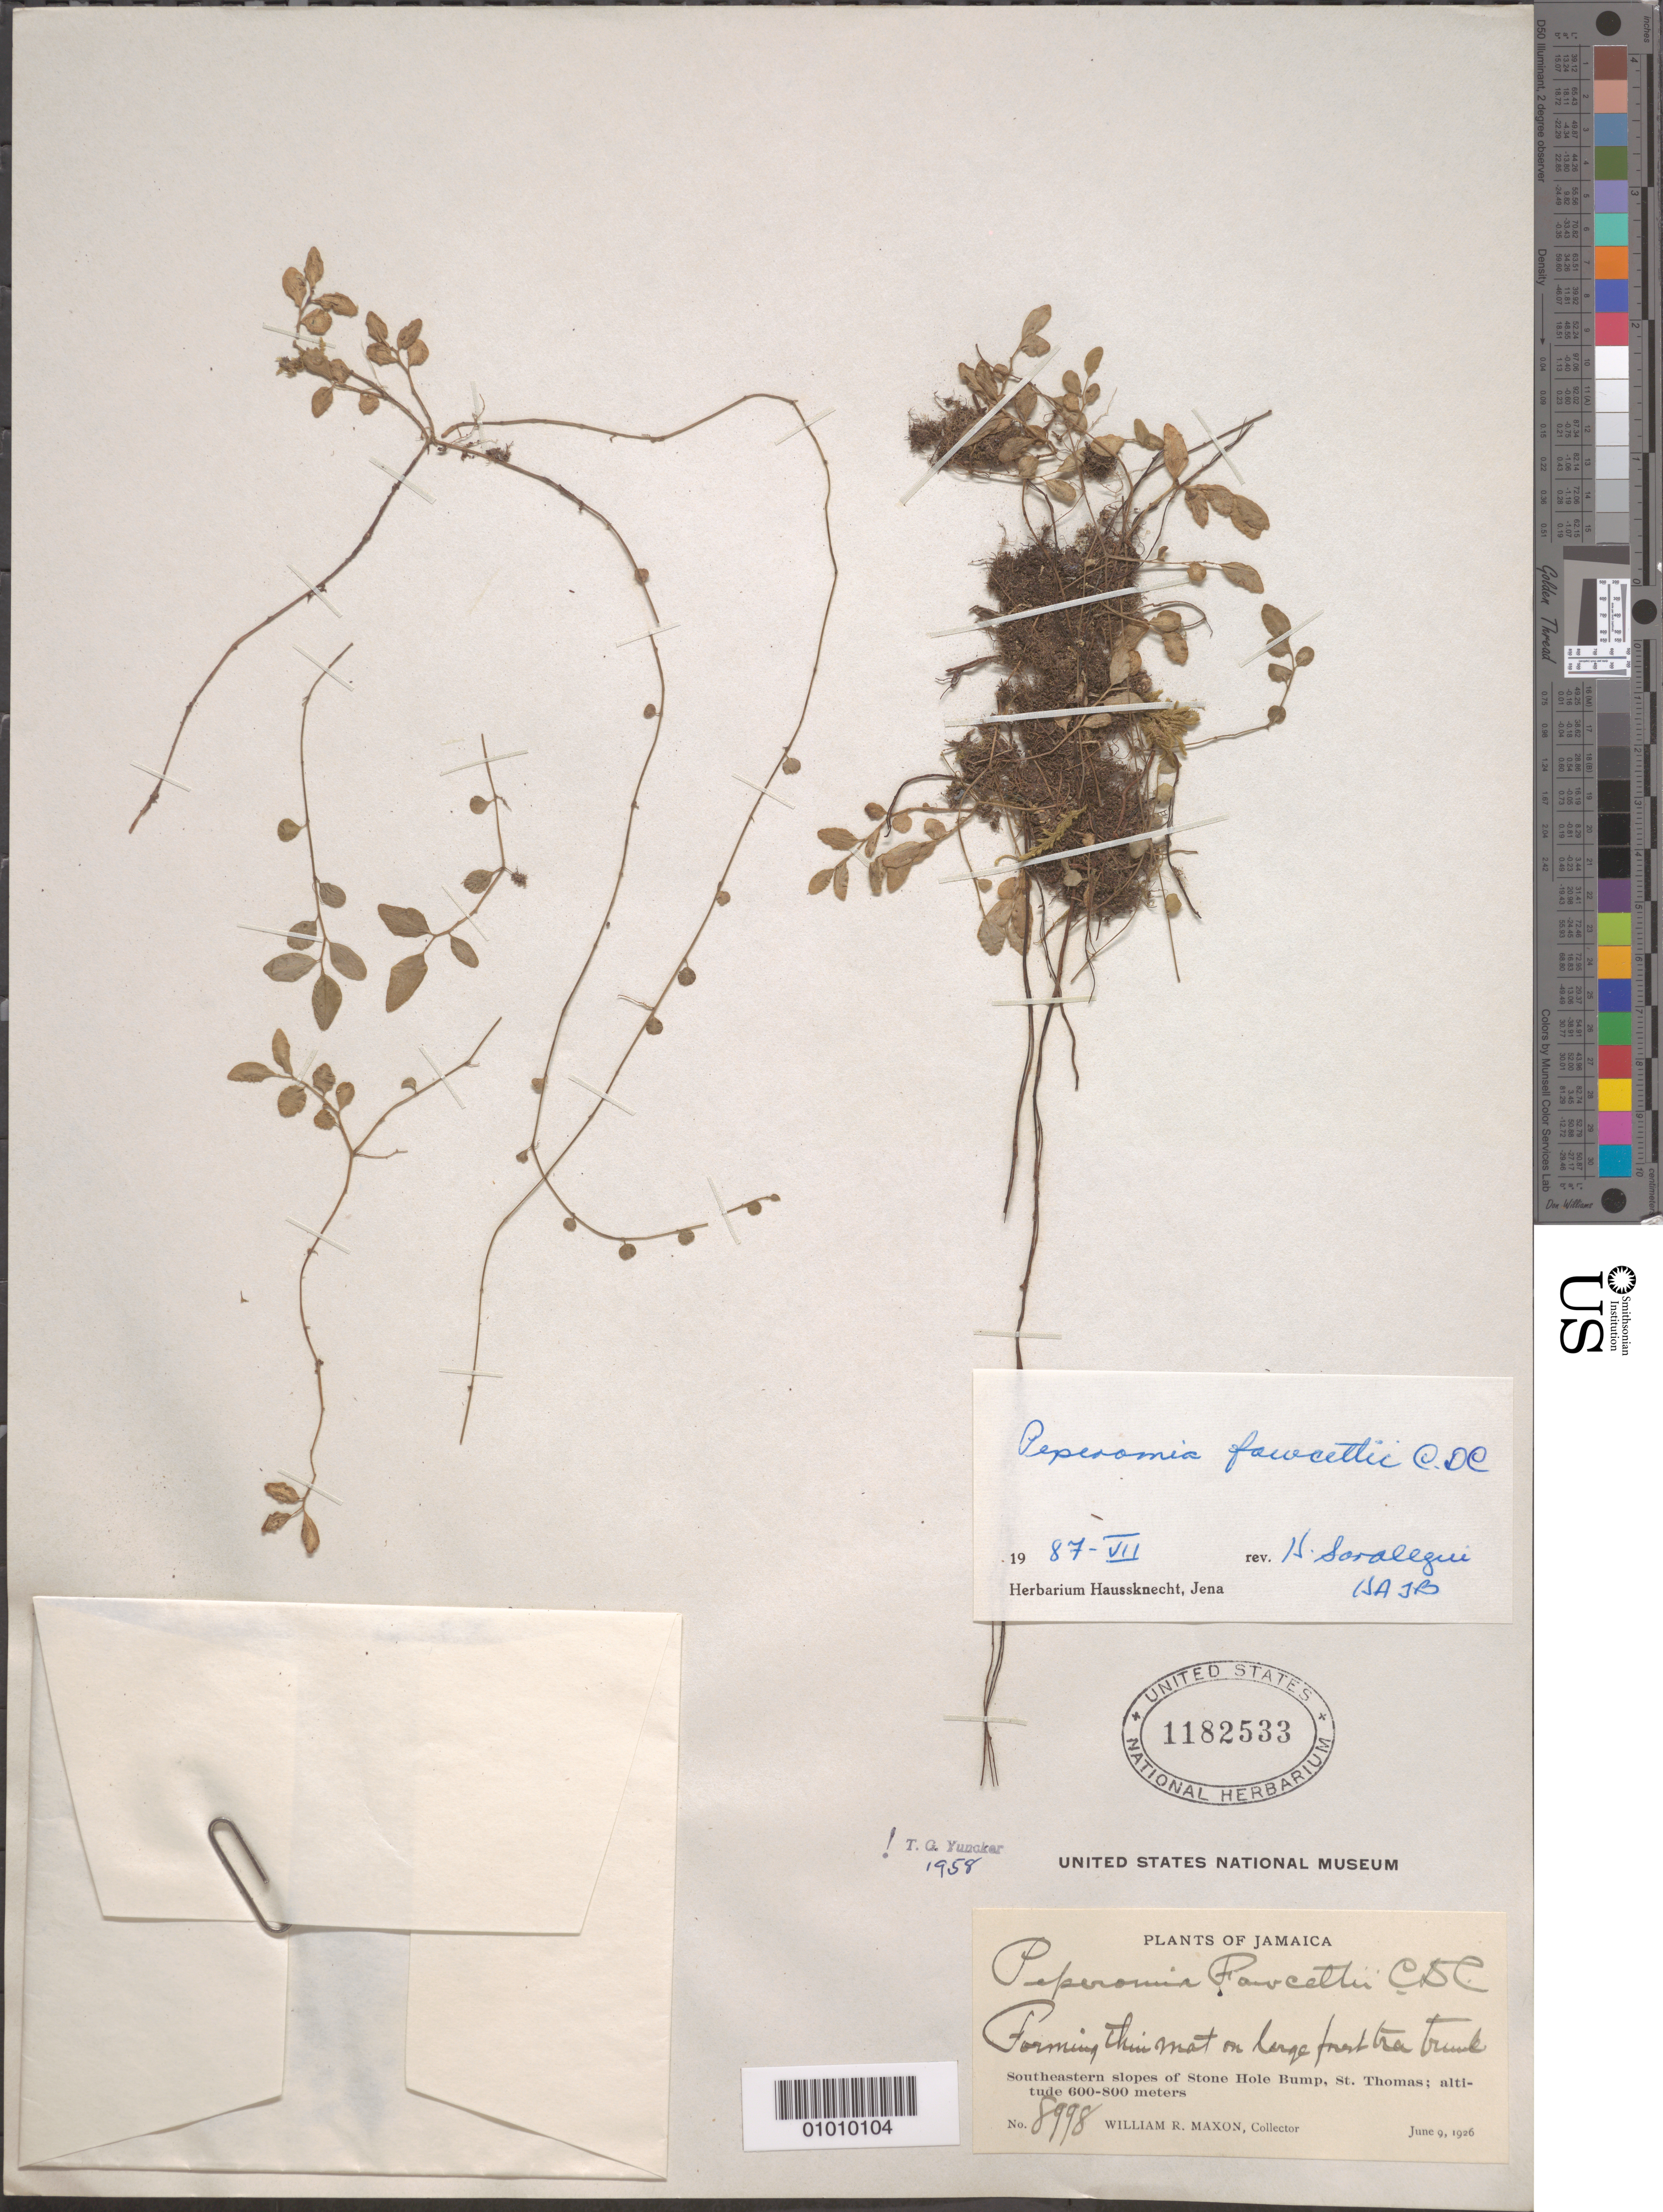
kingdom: Plantae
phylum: Tracheophyta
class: Magnoliopsida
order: Piperales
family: Piperaceae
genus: Peperomia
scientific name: Peperomia fawcettii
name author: C. DC.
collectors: W. R. Maxon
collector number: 8998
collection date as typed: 09 Jun 1926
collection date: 1926-06-09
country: Jamaica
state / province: Saint Thomas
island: Jamaica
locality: On forest tree trunk on SE slopes of Stone Hole Bump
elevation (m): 600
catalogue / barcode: US 1182533